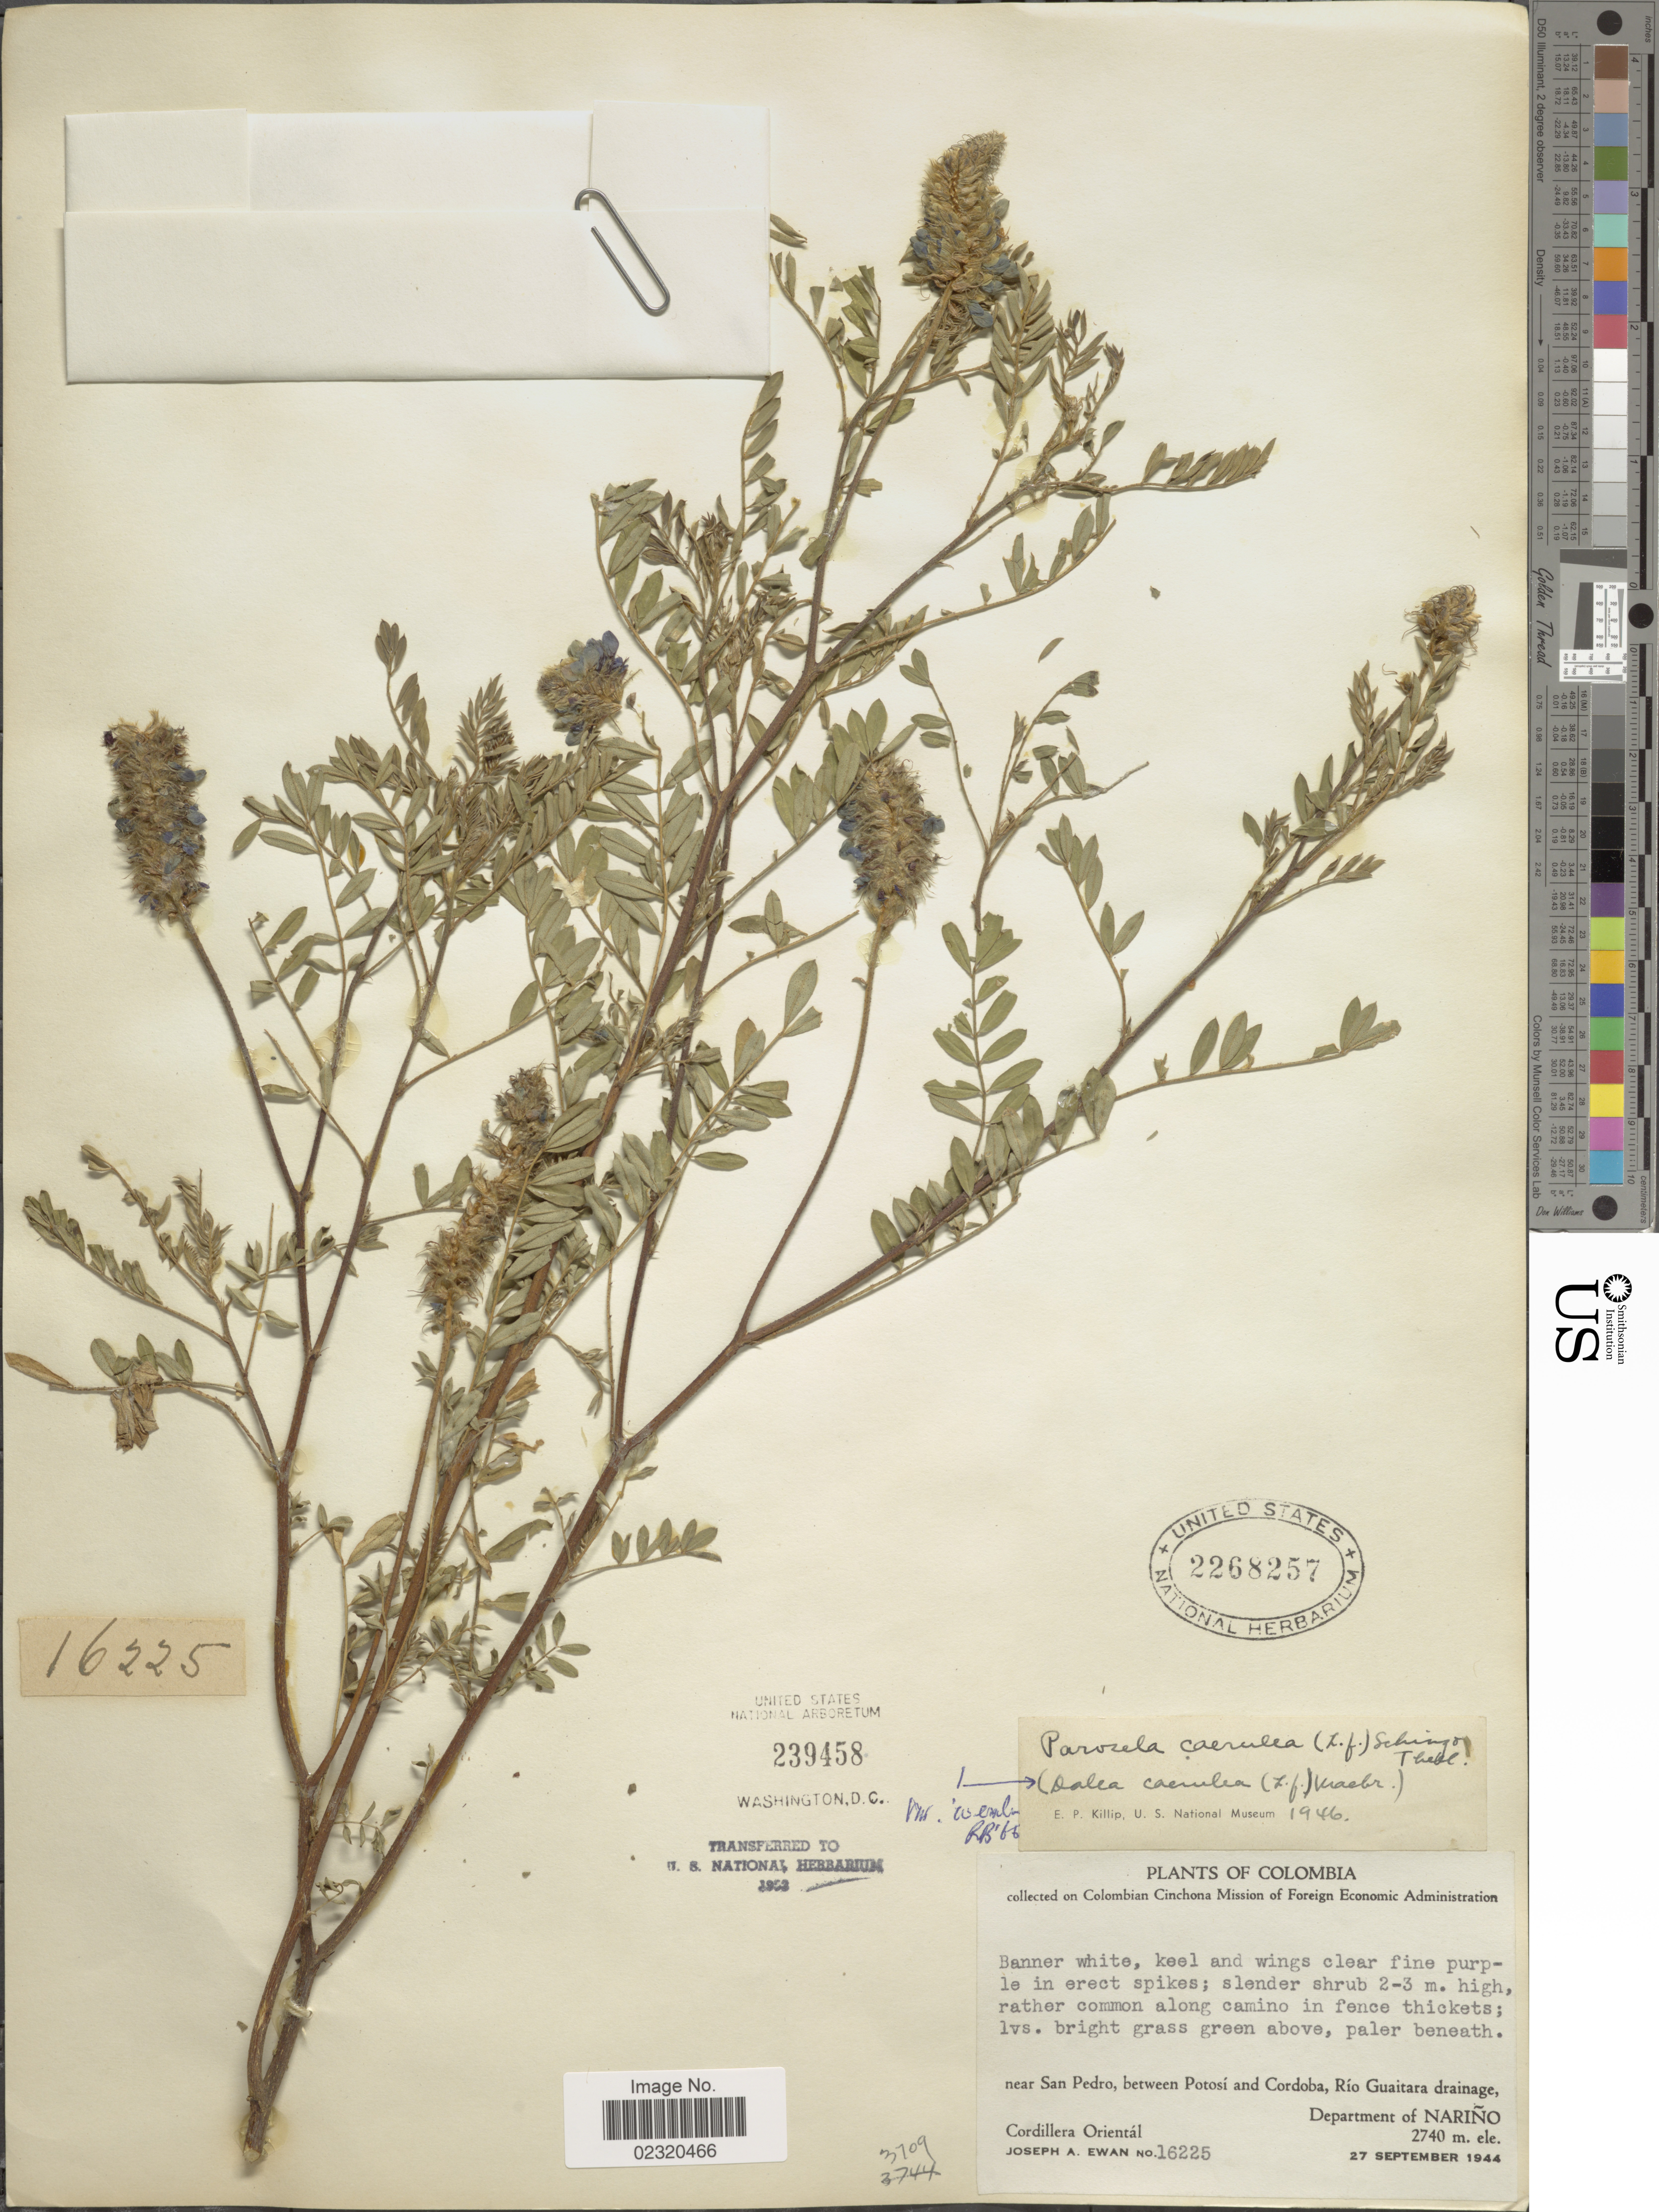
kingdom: Plantae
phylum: Tracheophyta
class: Magnoliopsida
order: Fabales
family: Fabaceae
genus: Dalea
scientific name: Dalea coerulea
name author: (L. f.) Schinz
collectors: J. A. Ewan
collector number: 16225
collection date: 1944-09-27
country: Colombia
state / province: Nariño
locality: Near San Pedro, between Potosi and Cordoba, Rio Guaitara drainage, Cordillera Oriental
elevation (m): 2740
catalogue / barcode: US 2268257